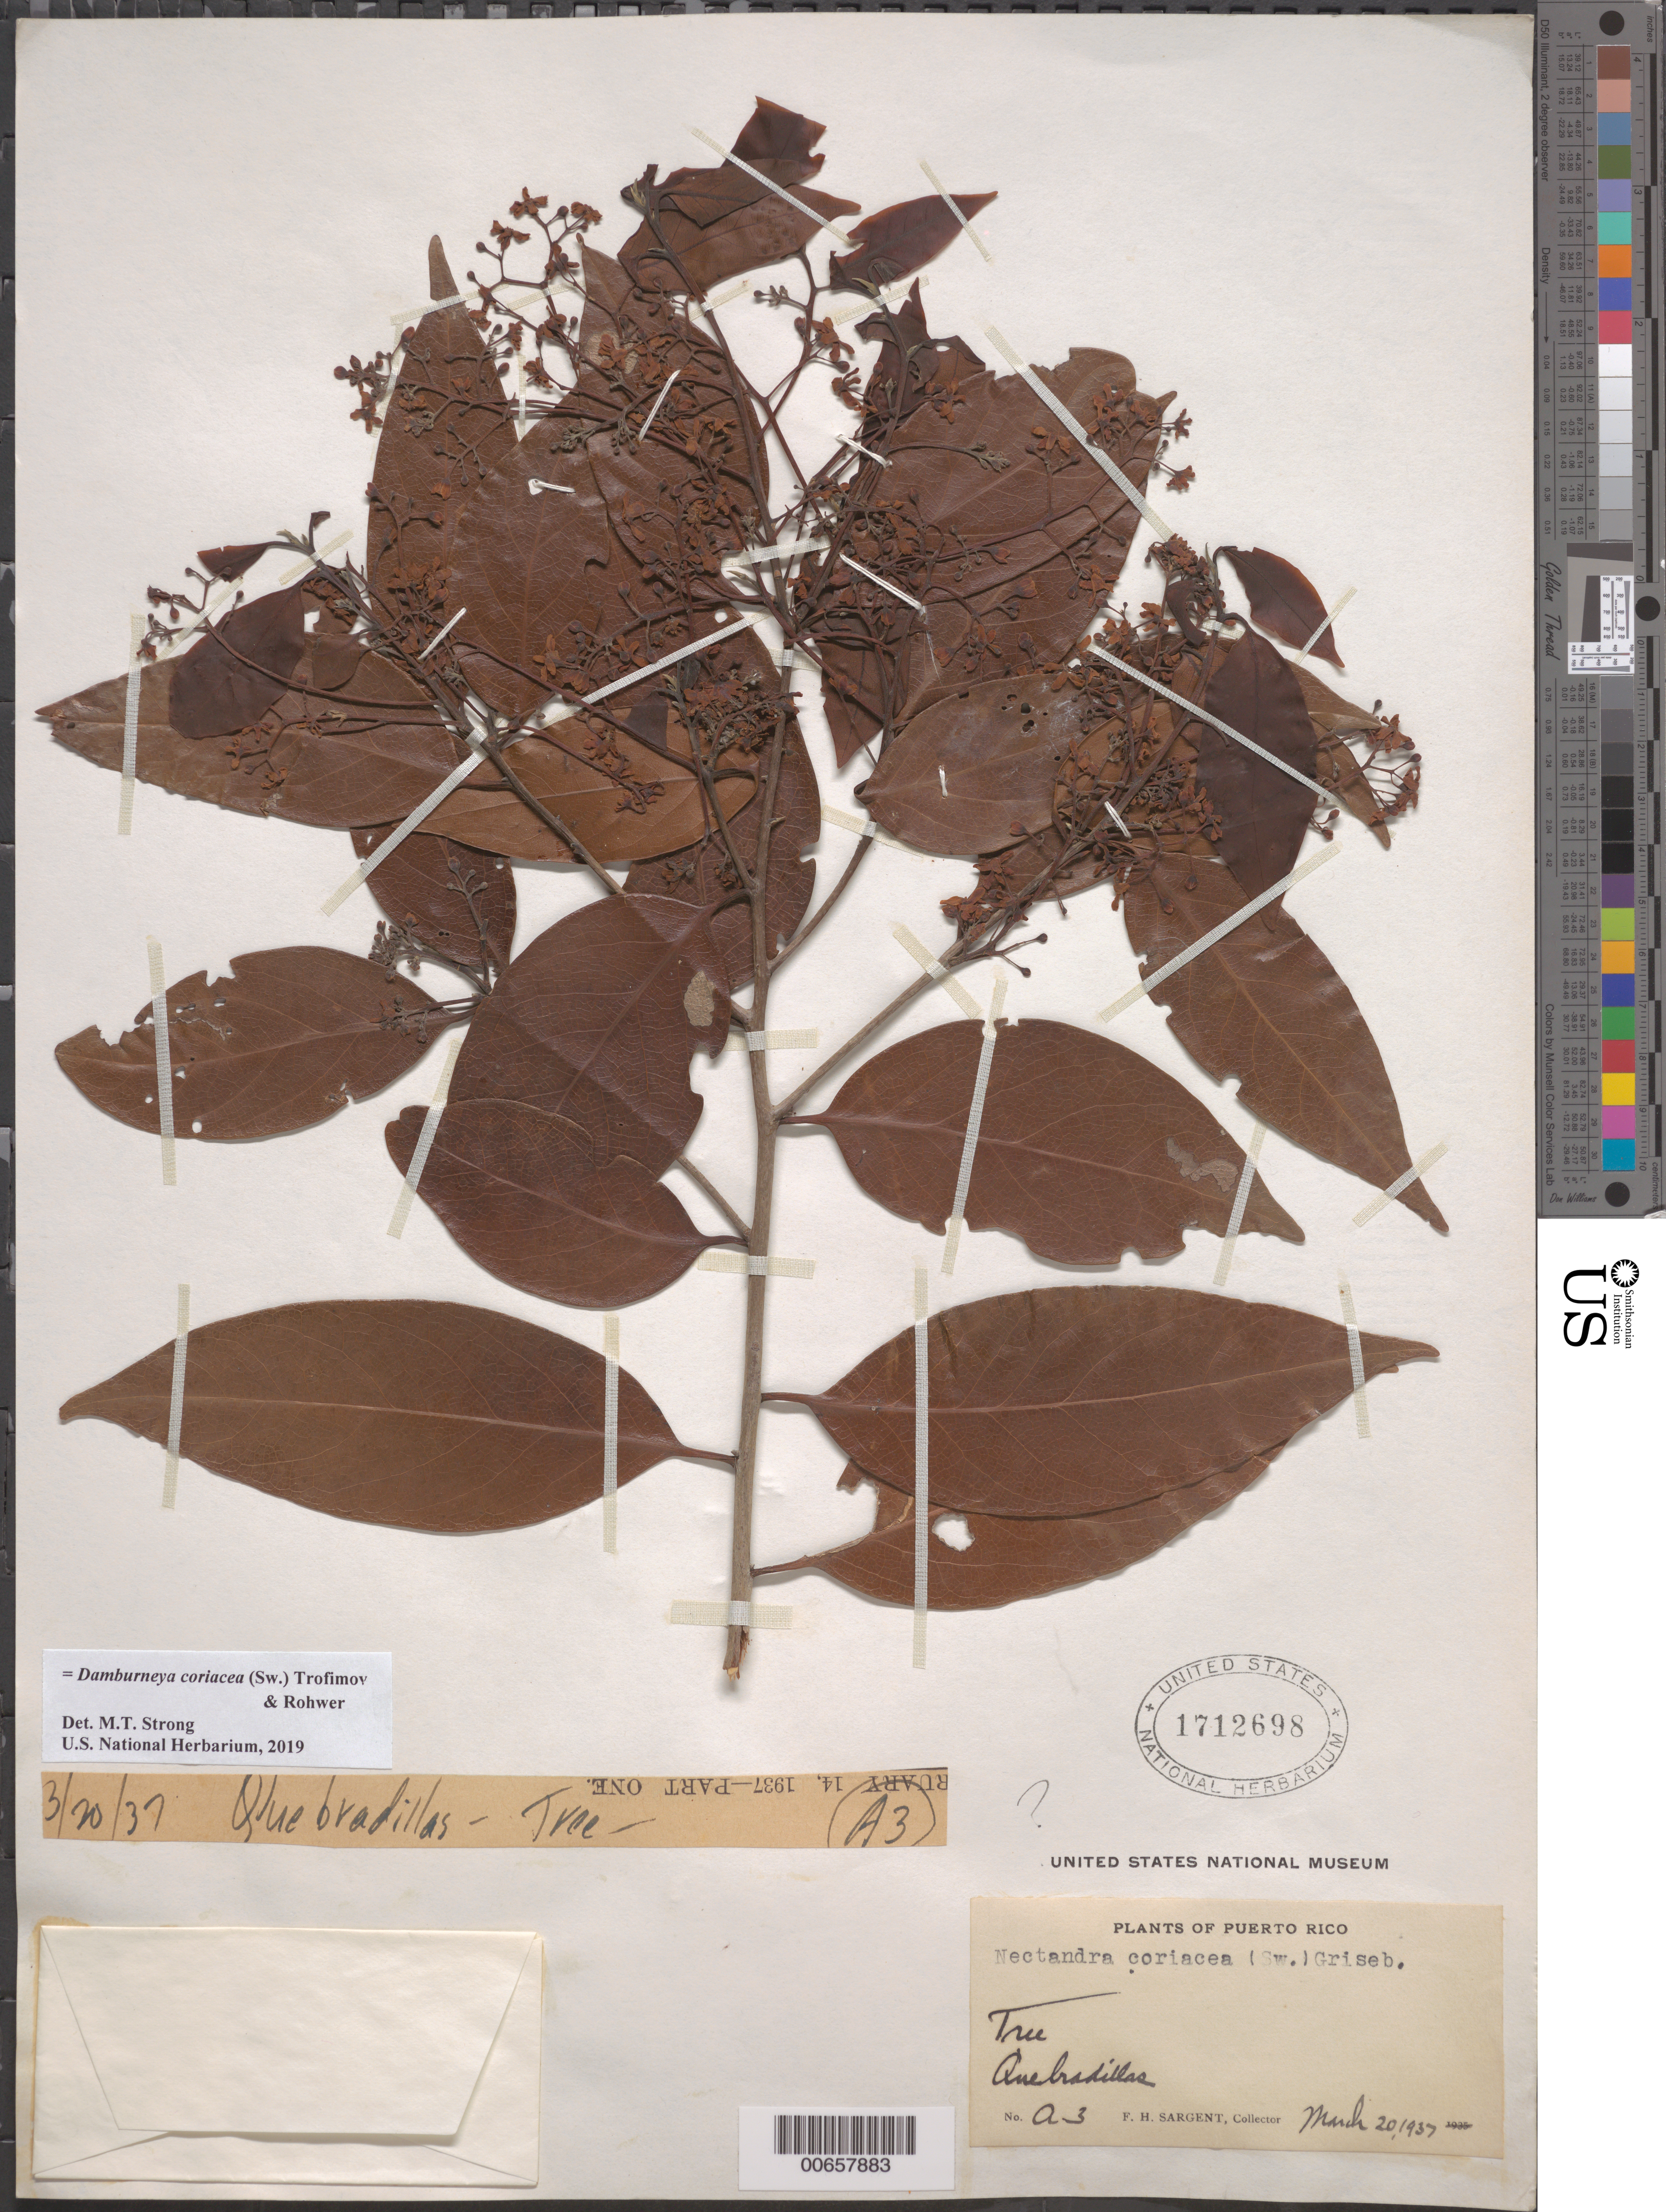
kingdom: Plantae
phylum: Tracheophyta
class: Magnoliopsida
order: Laurales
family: Lauraceae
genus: Damburneya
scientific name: Damburneya coriacea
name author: (Sw.) Trofimov & Rohwer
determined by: Strong, M. T., (US), Smithsonian Institution - National Museum of Natural History (UNITED STATES)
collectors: F. H. Sargent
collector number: A3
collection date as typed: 20 Mar 1937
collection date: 1937-03-20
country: Puerto Rico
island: Greater Antilles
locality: Quebradillas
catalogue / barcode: US 1712698